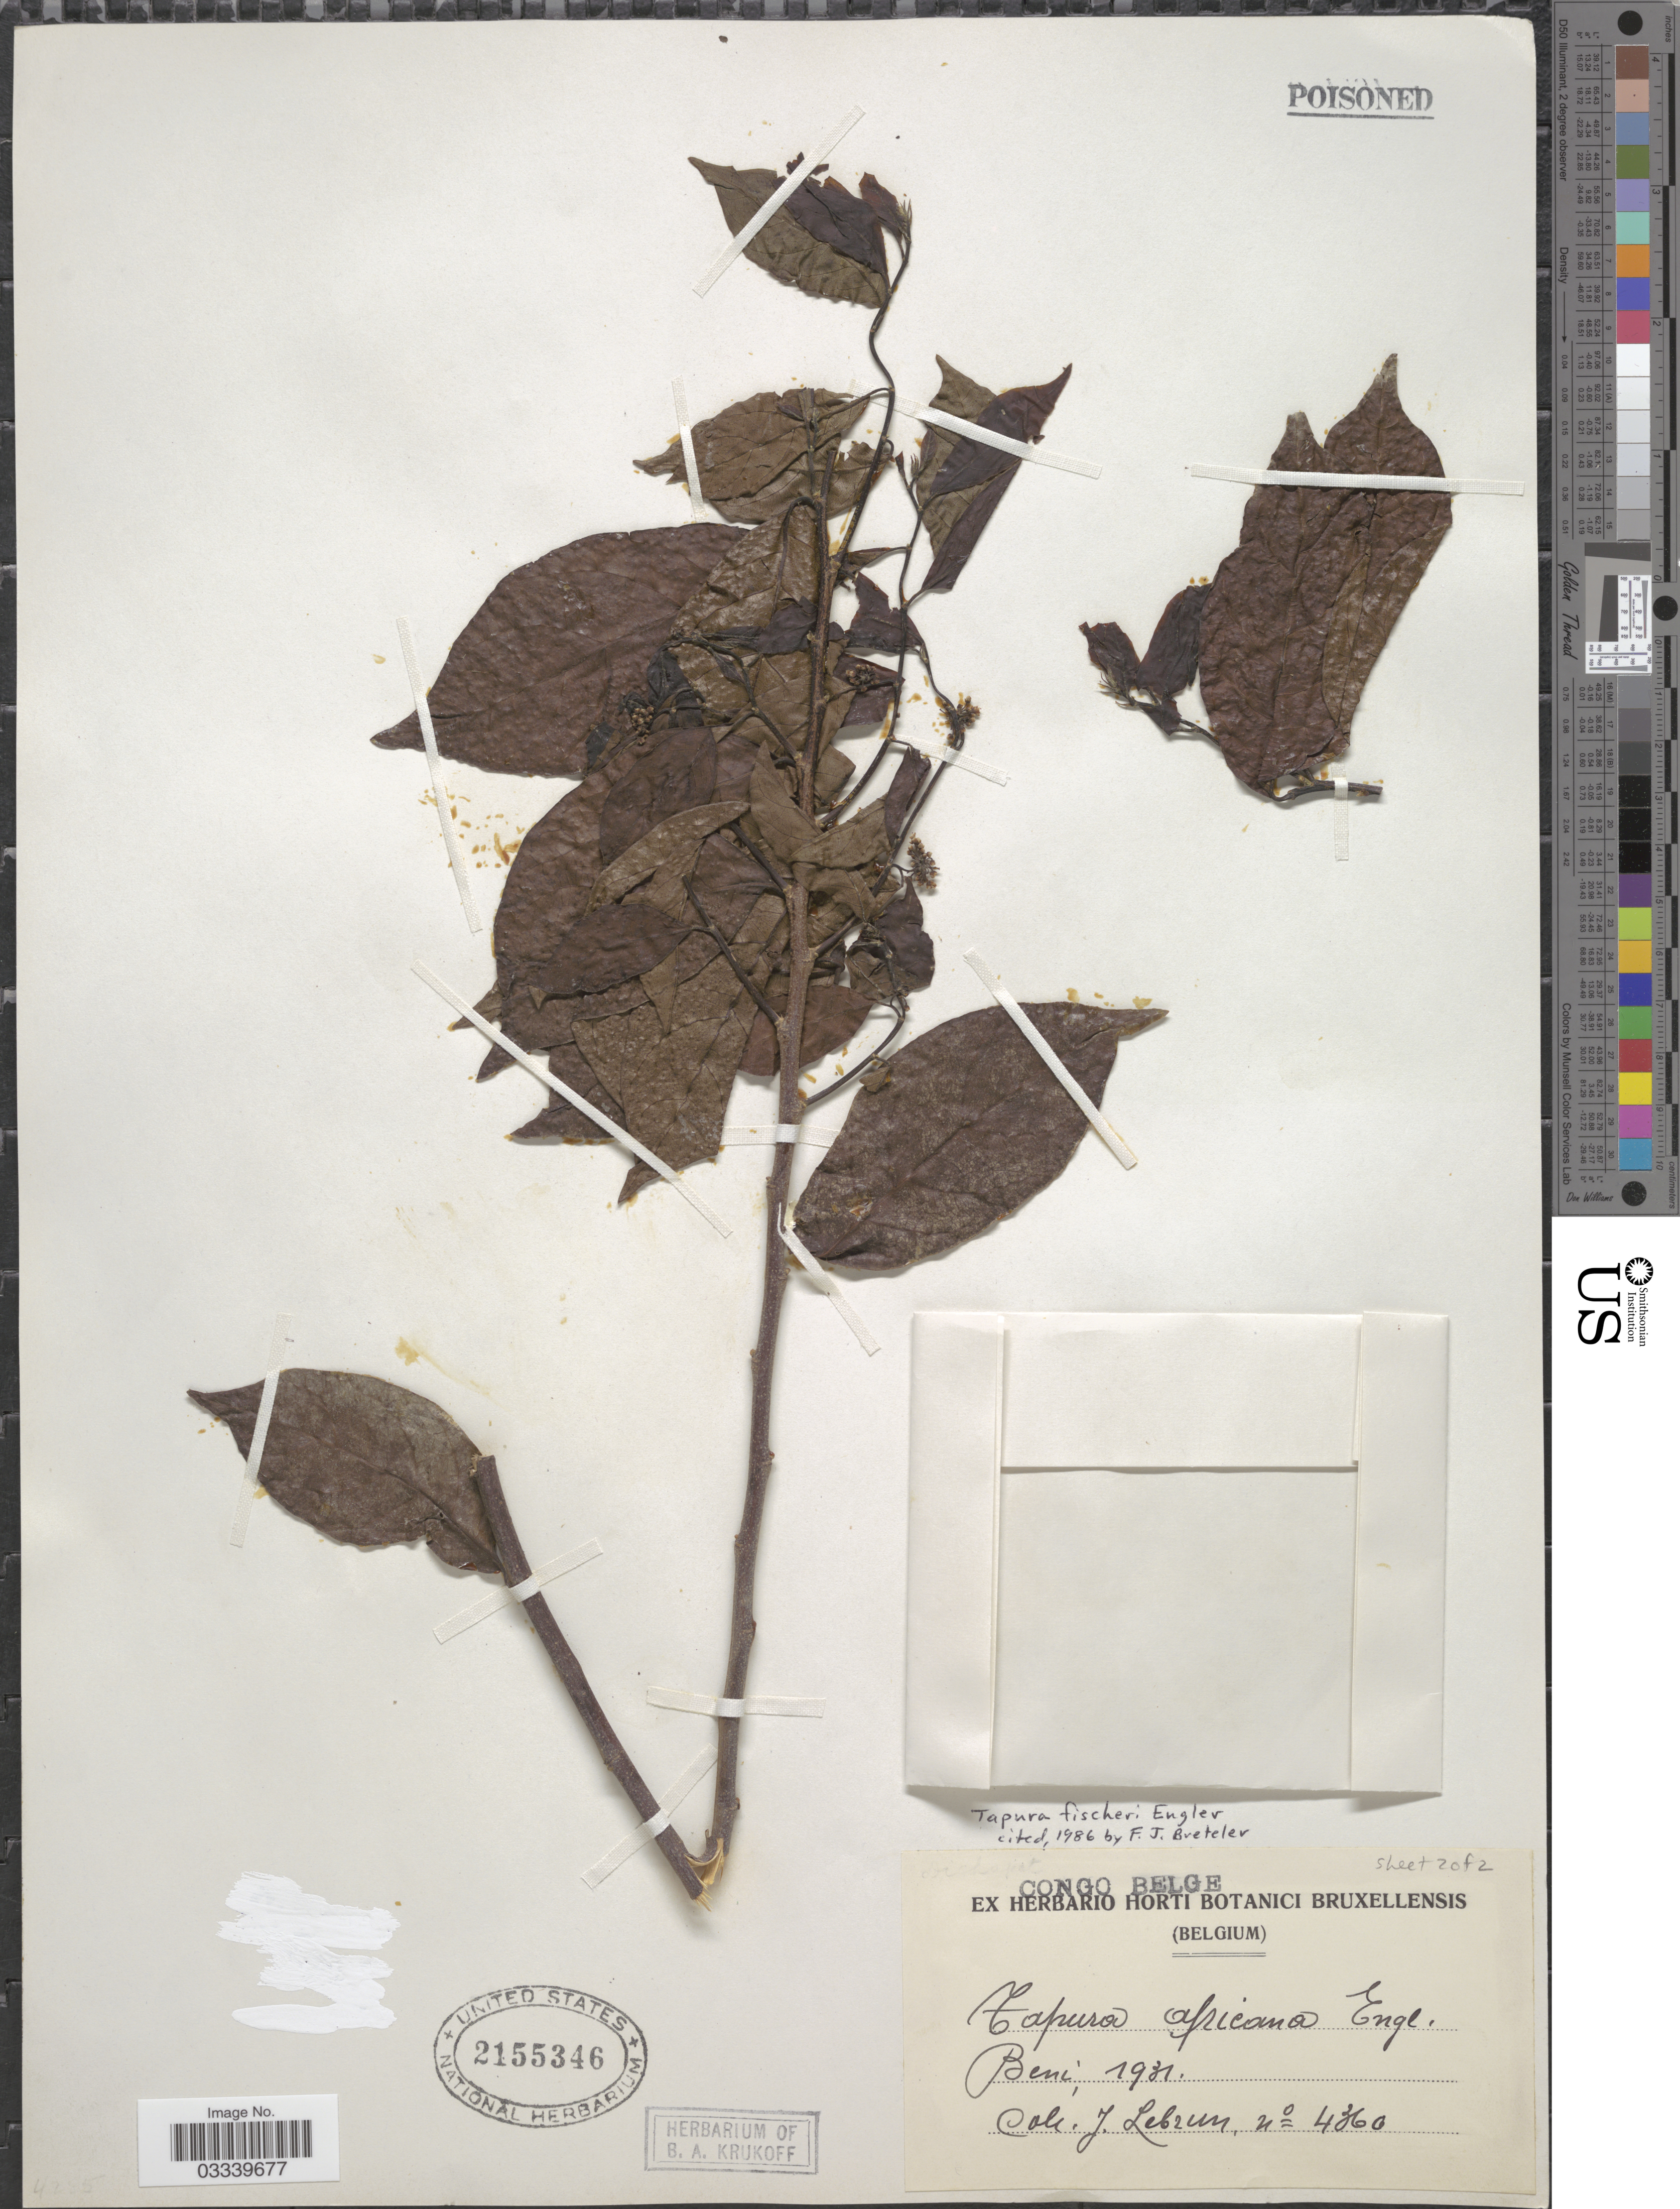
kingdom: Plantae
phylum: Tracheophyta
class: Magnoliopsida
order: Malpighiales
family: Dichapetalaceae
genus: Tapura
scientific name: Tapura fischeri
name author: Engl.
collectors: J. A. Lebrun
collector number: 4360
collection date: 1931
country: Congo, Democratic Republic of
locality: Congo Belge. Beni.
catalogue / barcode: US 2155346